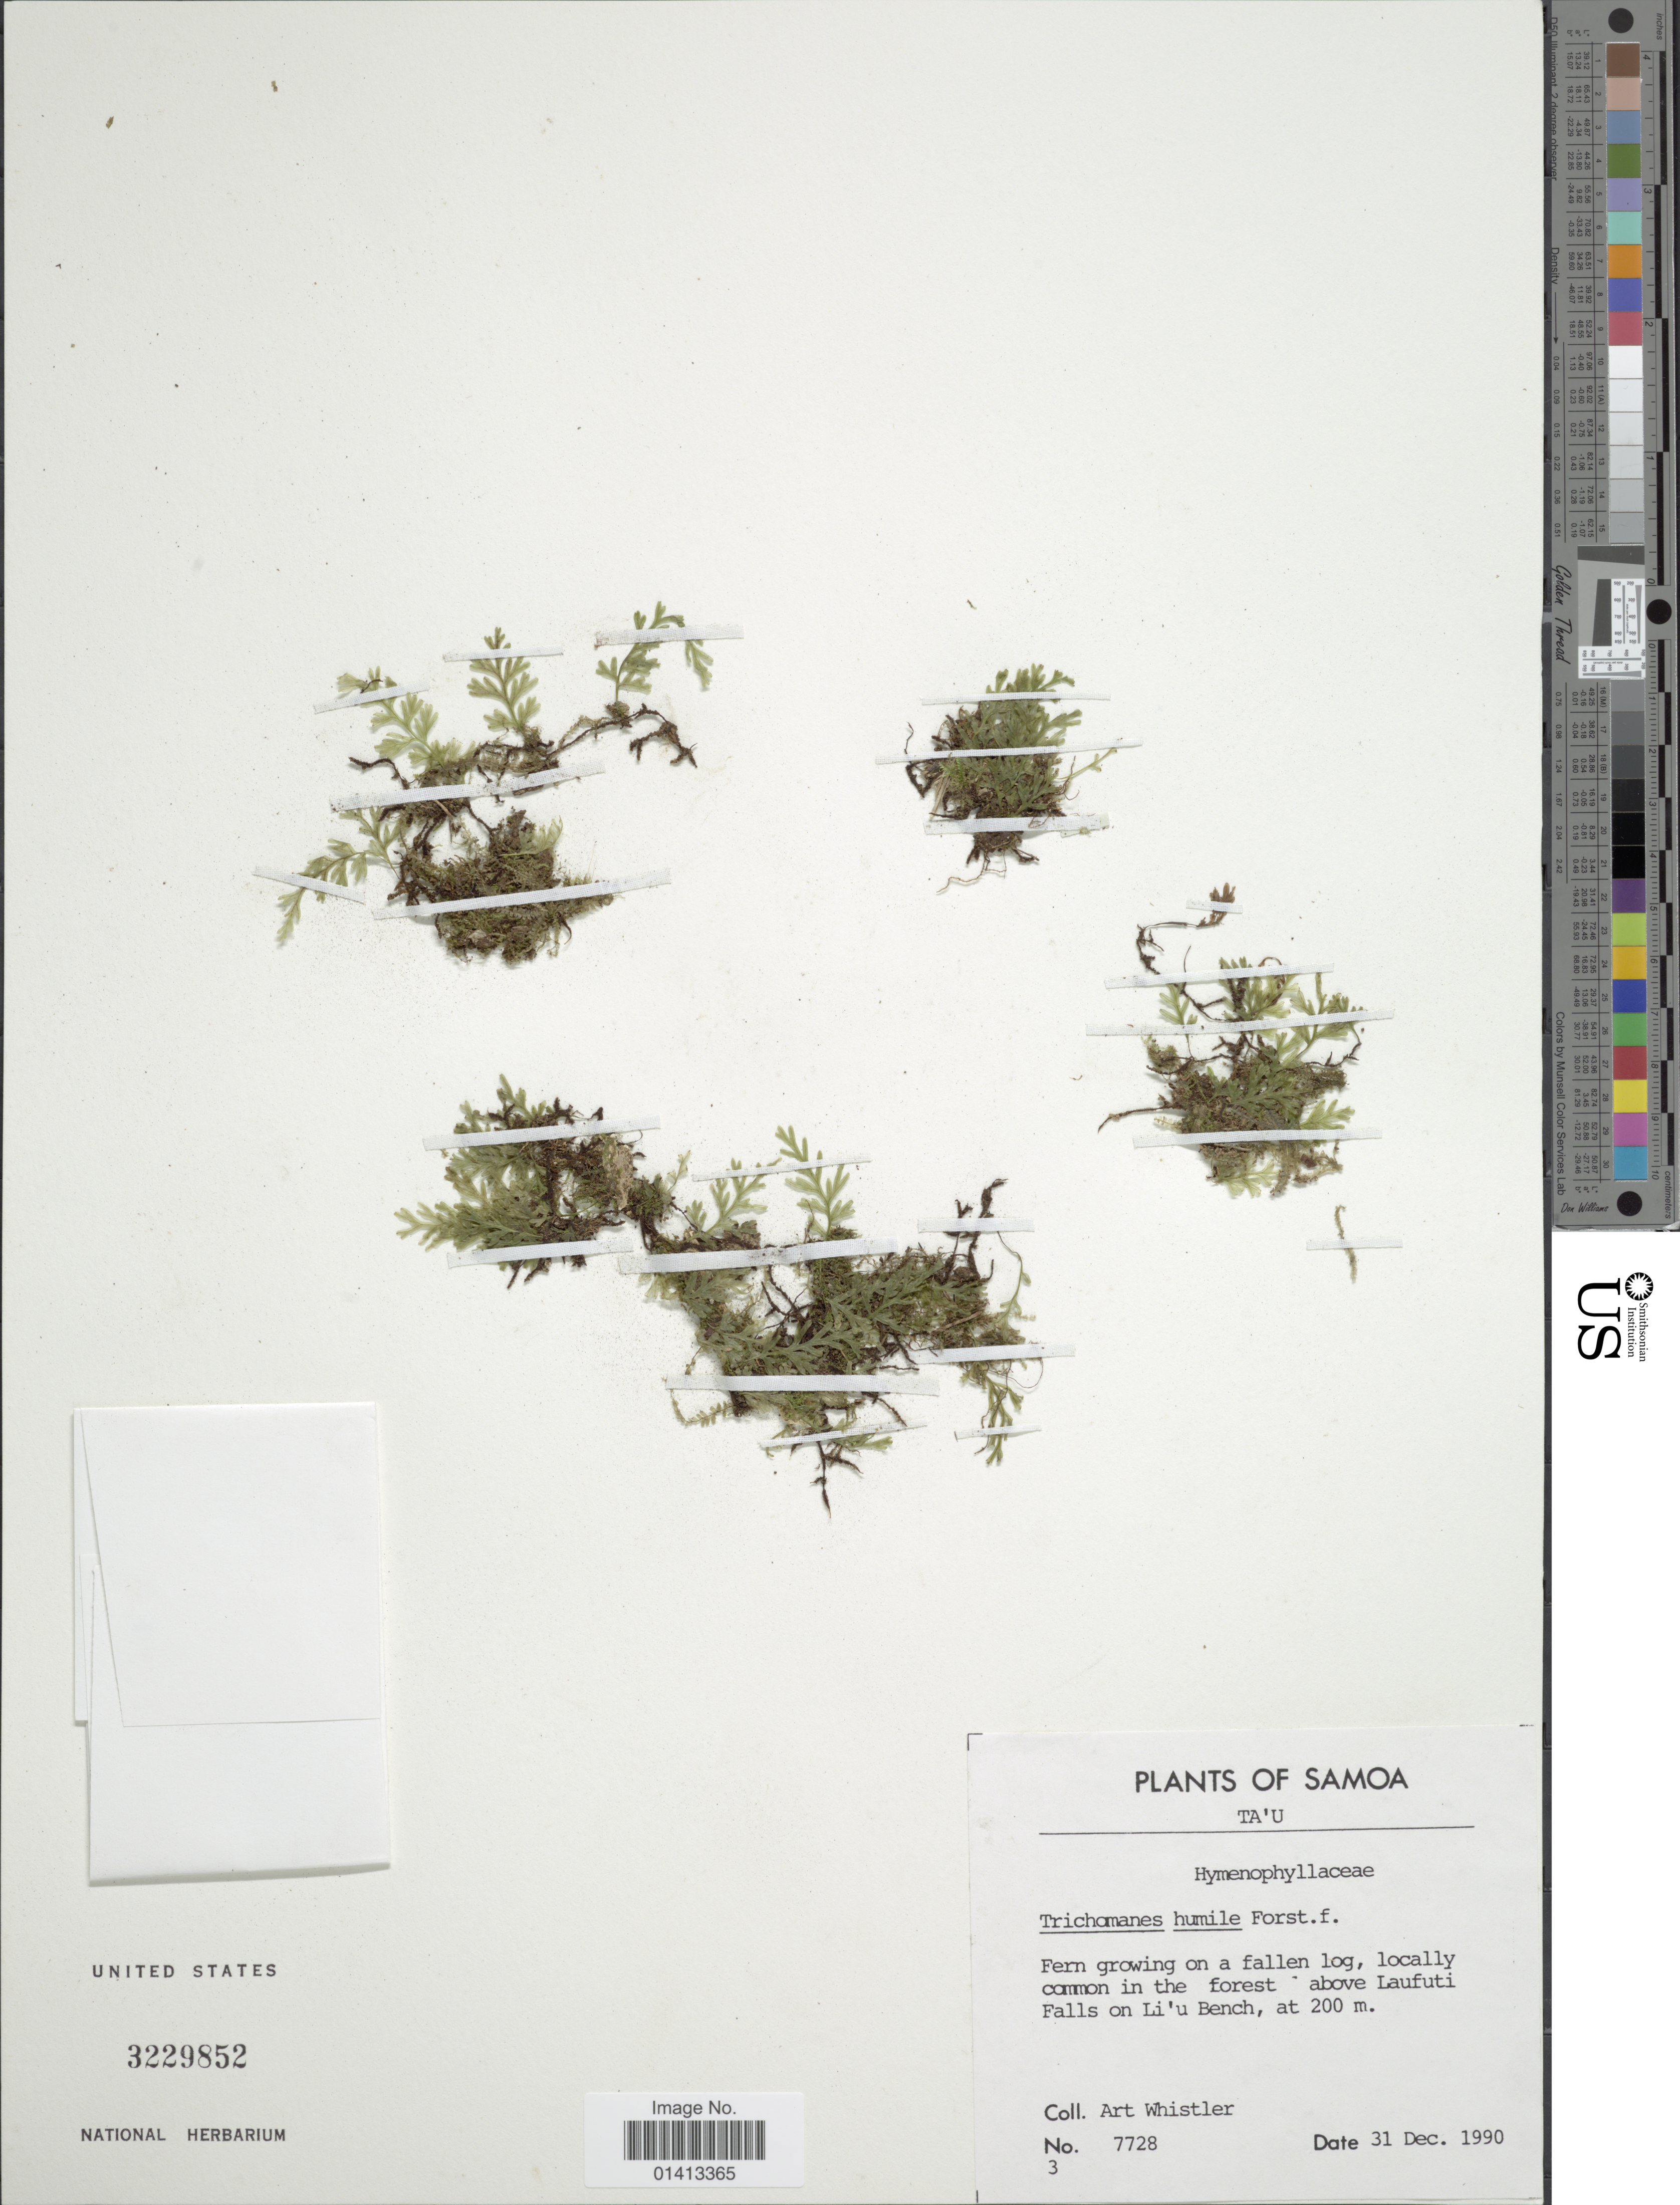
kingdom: Plantae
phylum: Tracheophyta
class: Polypodiopsida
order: Hymenophyllales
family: Hymenophyllaceae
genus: Crepidomanes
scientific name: Crepidomanes humilis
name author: (G. Forst.) Bosch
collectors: A. Whistler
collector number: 7728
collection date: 1990-12-31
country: American Samoa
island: Tau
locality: Samoa, Ta'u, above Laufuti Falls on Li'u Bench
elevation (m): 200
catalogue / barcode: US 3229852